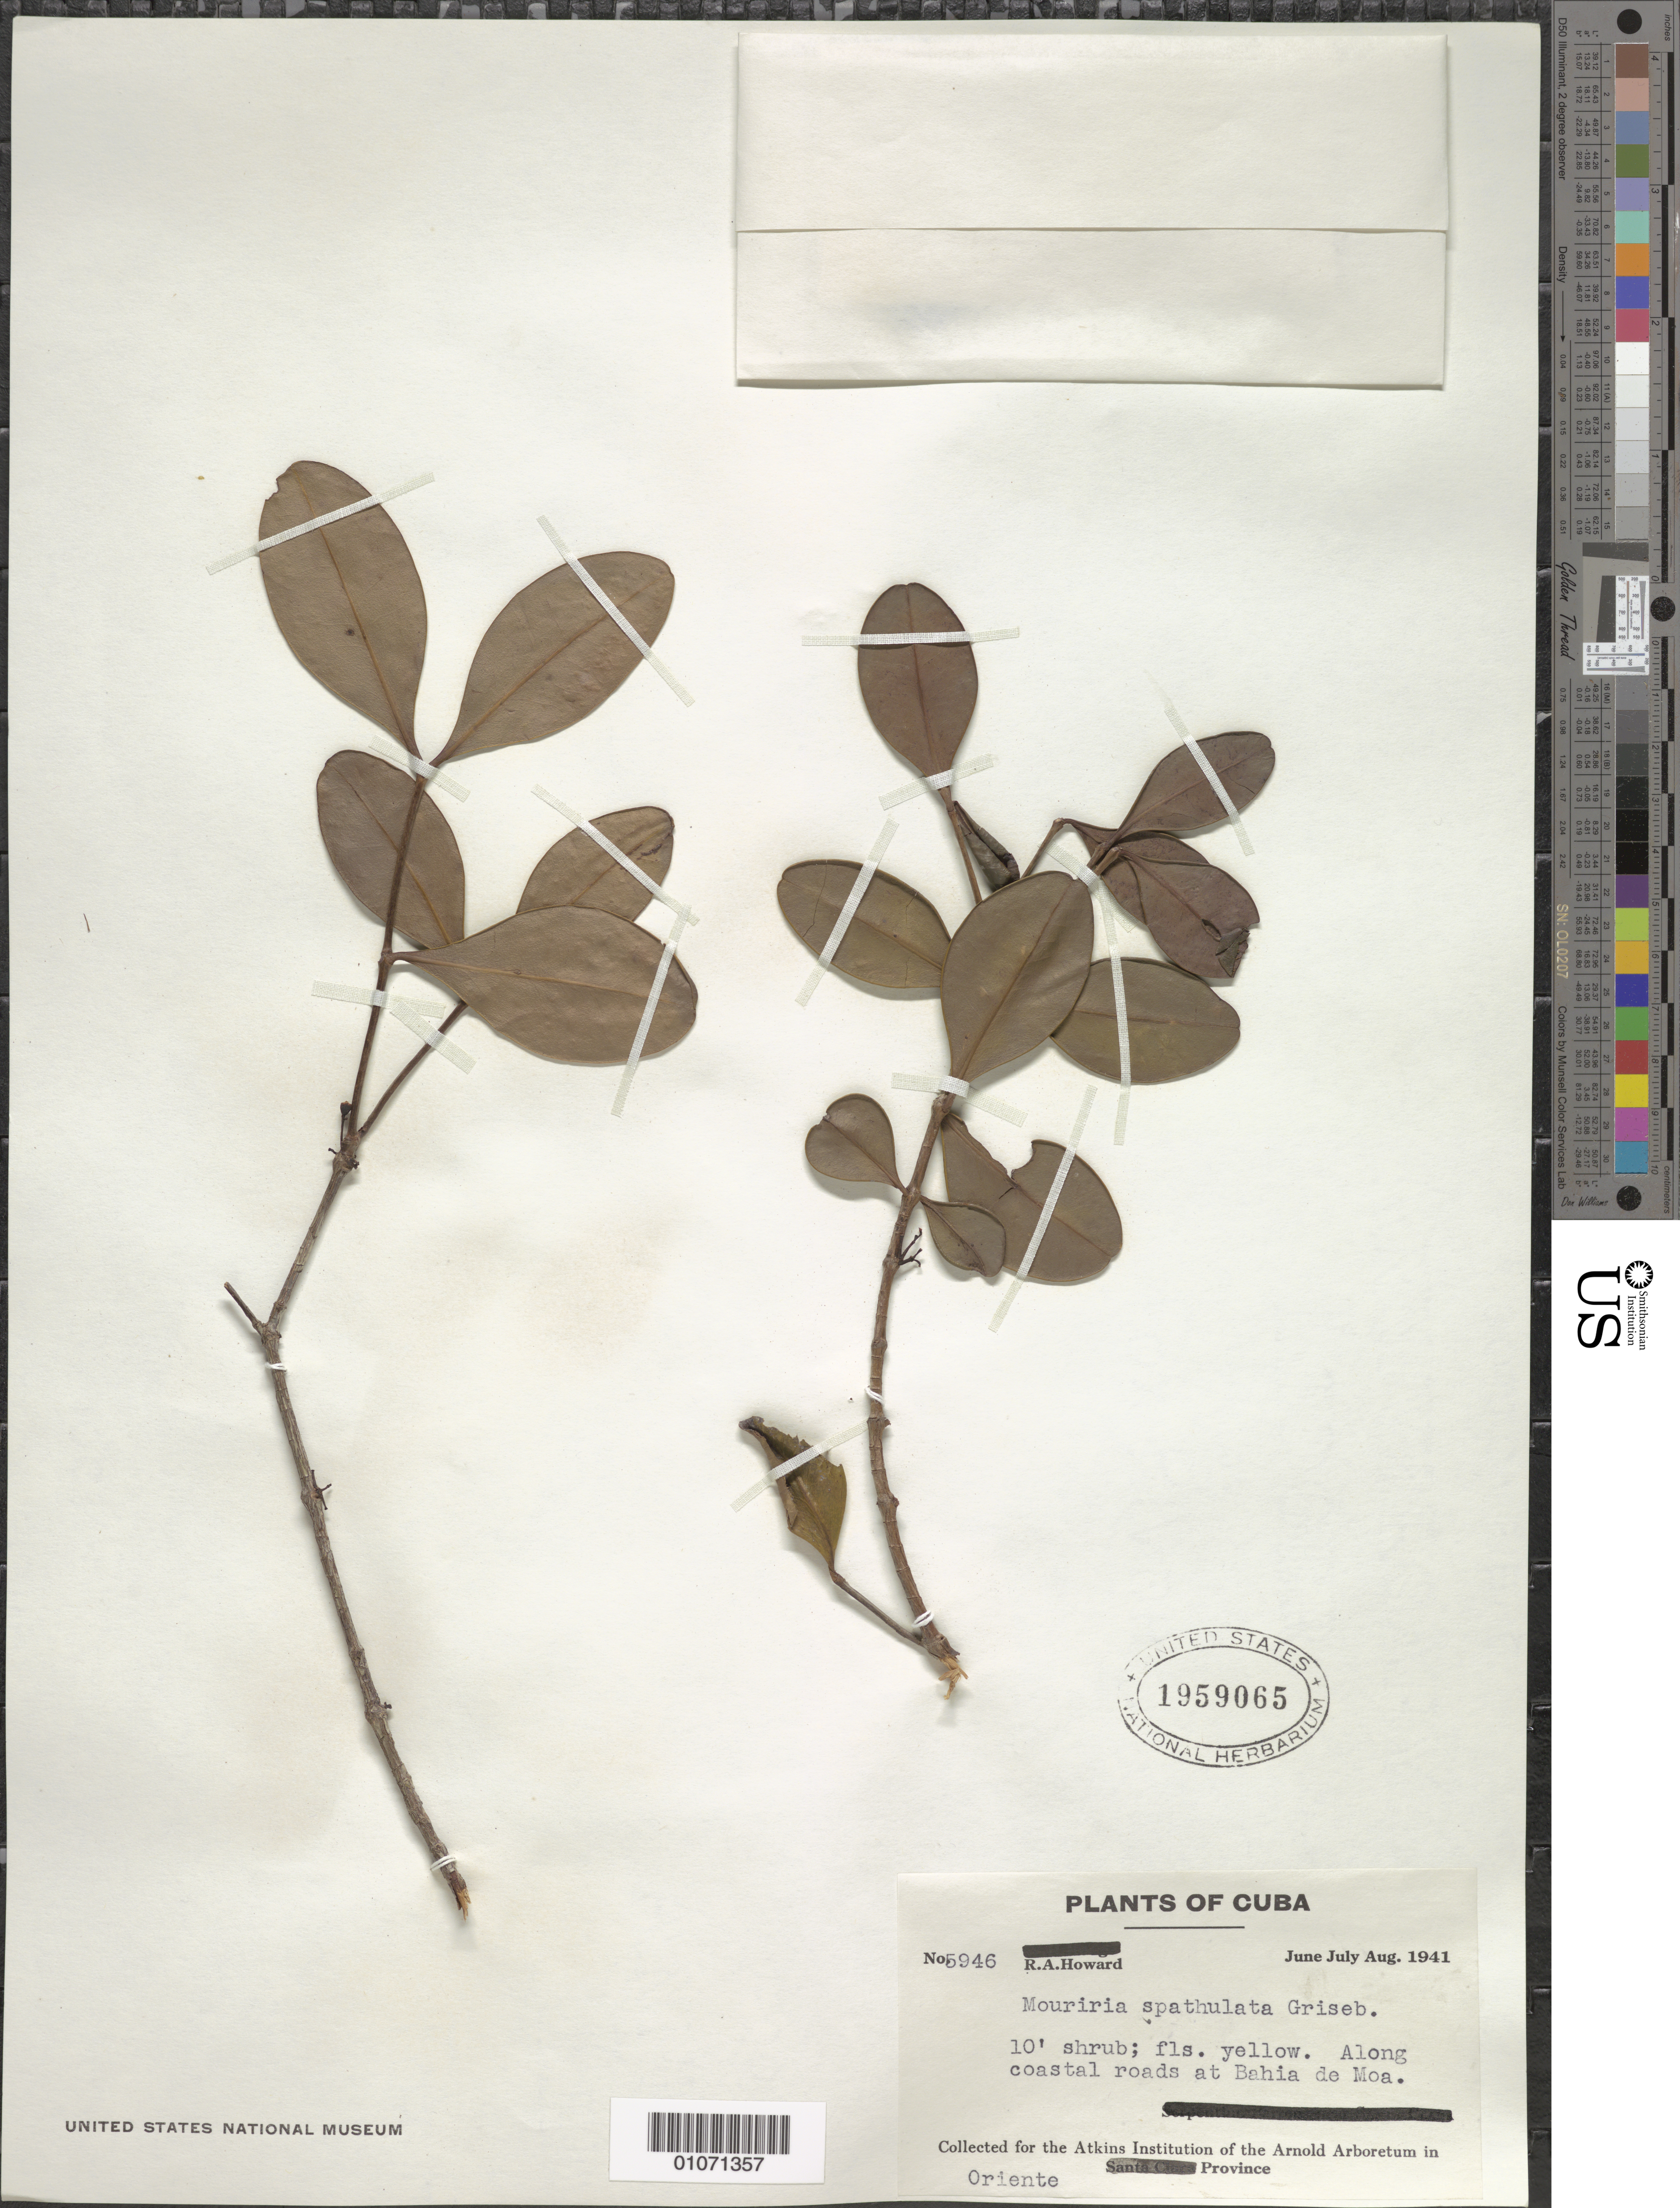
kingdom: Plantae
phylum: Tracheophyta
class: Magnoliopsida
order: Myrtales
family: Melastomataceae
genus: Mouriri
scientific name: Mouriri spathulata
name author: Griseb.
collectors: R. A. Howard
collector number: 5946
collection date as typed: Jun 1941 to -- Aug 1941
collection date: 1941-06/1941-08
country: Cuba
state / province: Holguín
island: Cuba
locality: Bahia de Moa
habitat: Along coastal roads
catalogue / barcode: US 1959065